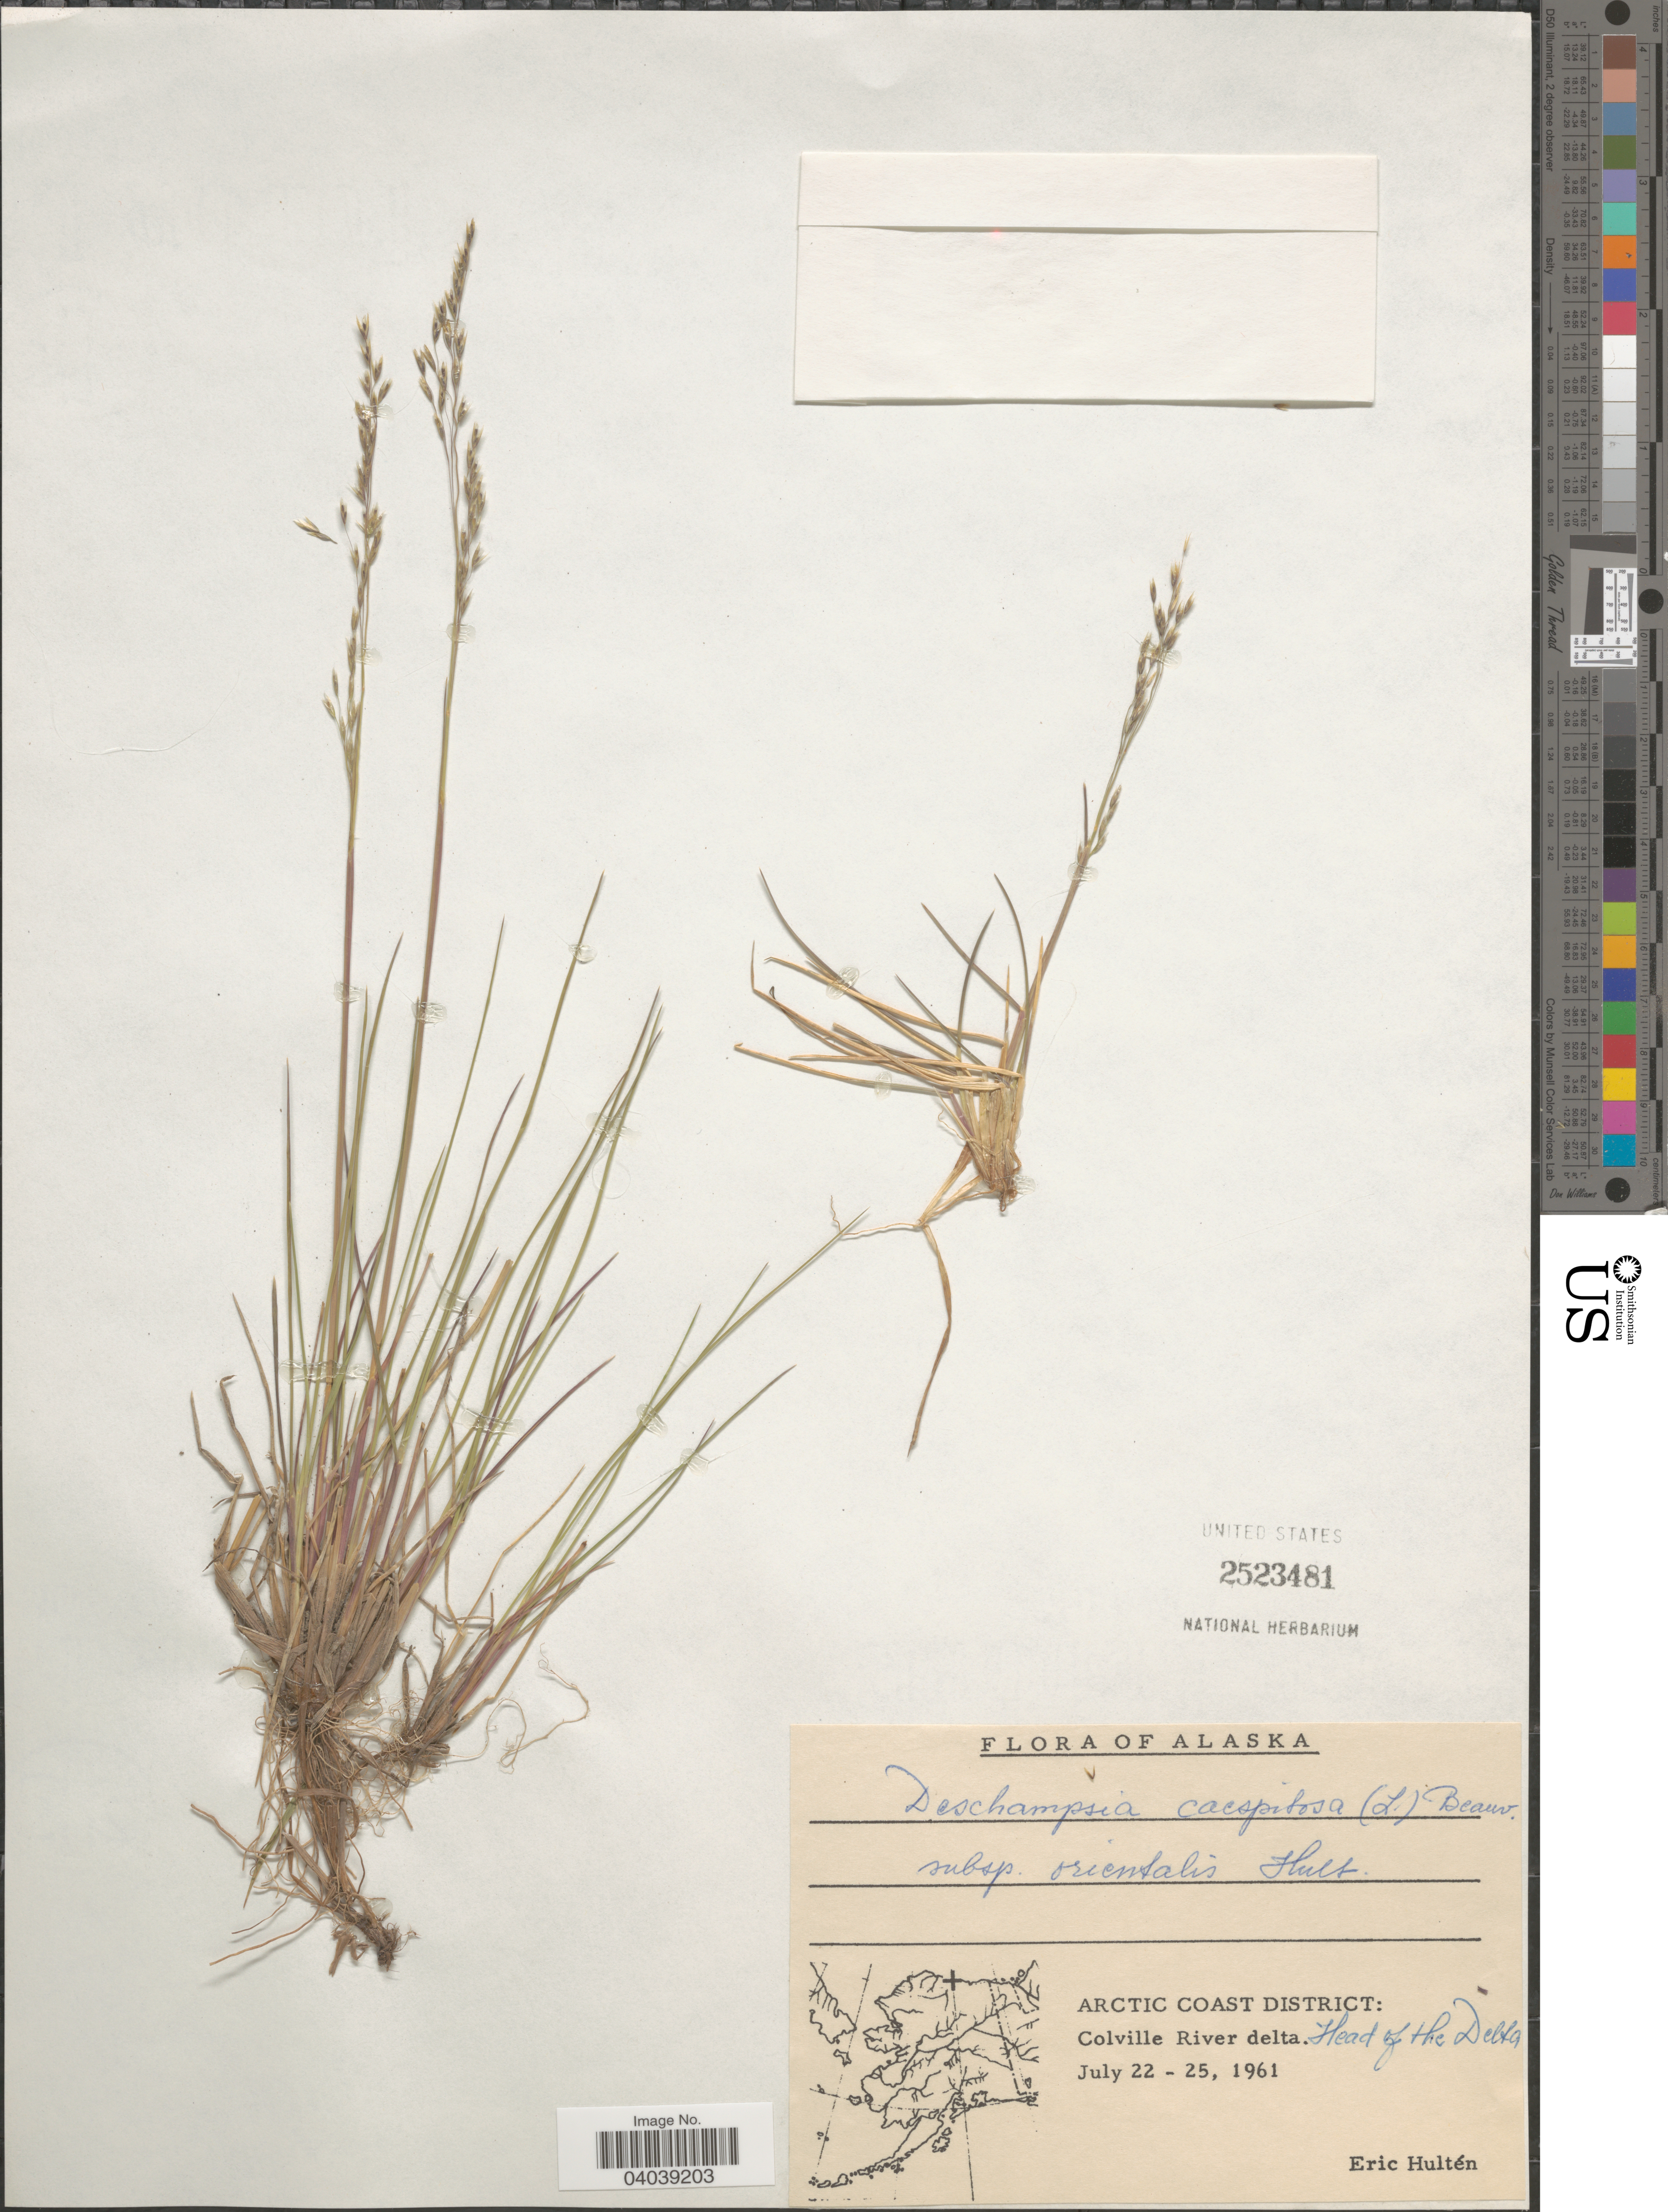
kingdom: Plantae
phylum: Tracheophyta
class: Liliopsida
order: Poales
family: Poaceae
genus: Deschampsia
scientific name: Deschampsia cespitosa subsp. orientalis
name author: Hultén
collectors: E. G. Hultén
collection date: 1961-07-22/1961-07-25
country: United States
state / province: Alaska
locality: Arctic Coast District: Colville River delta. Head of the Delta.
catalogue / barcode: US 2523481